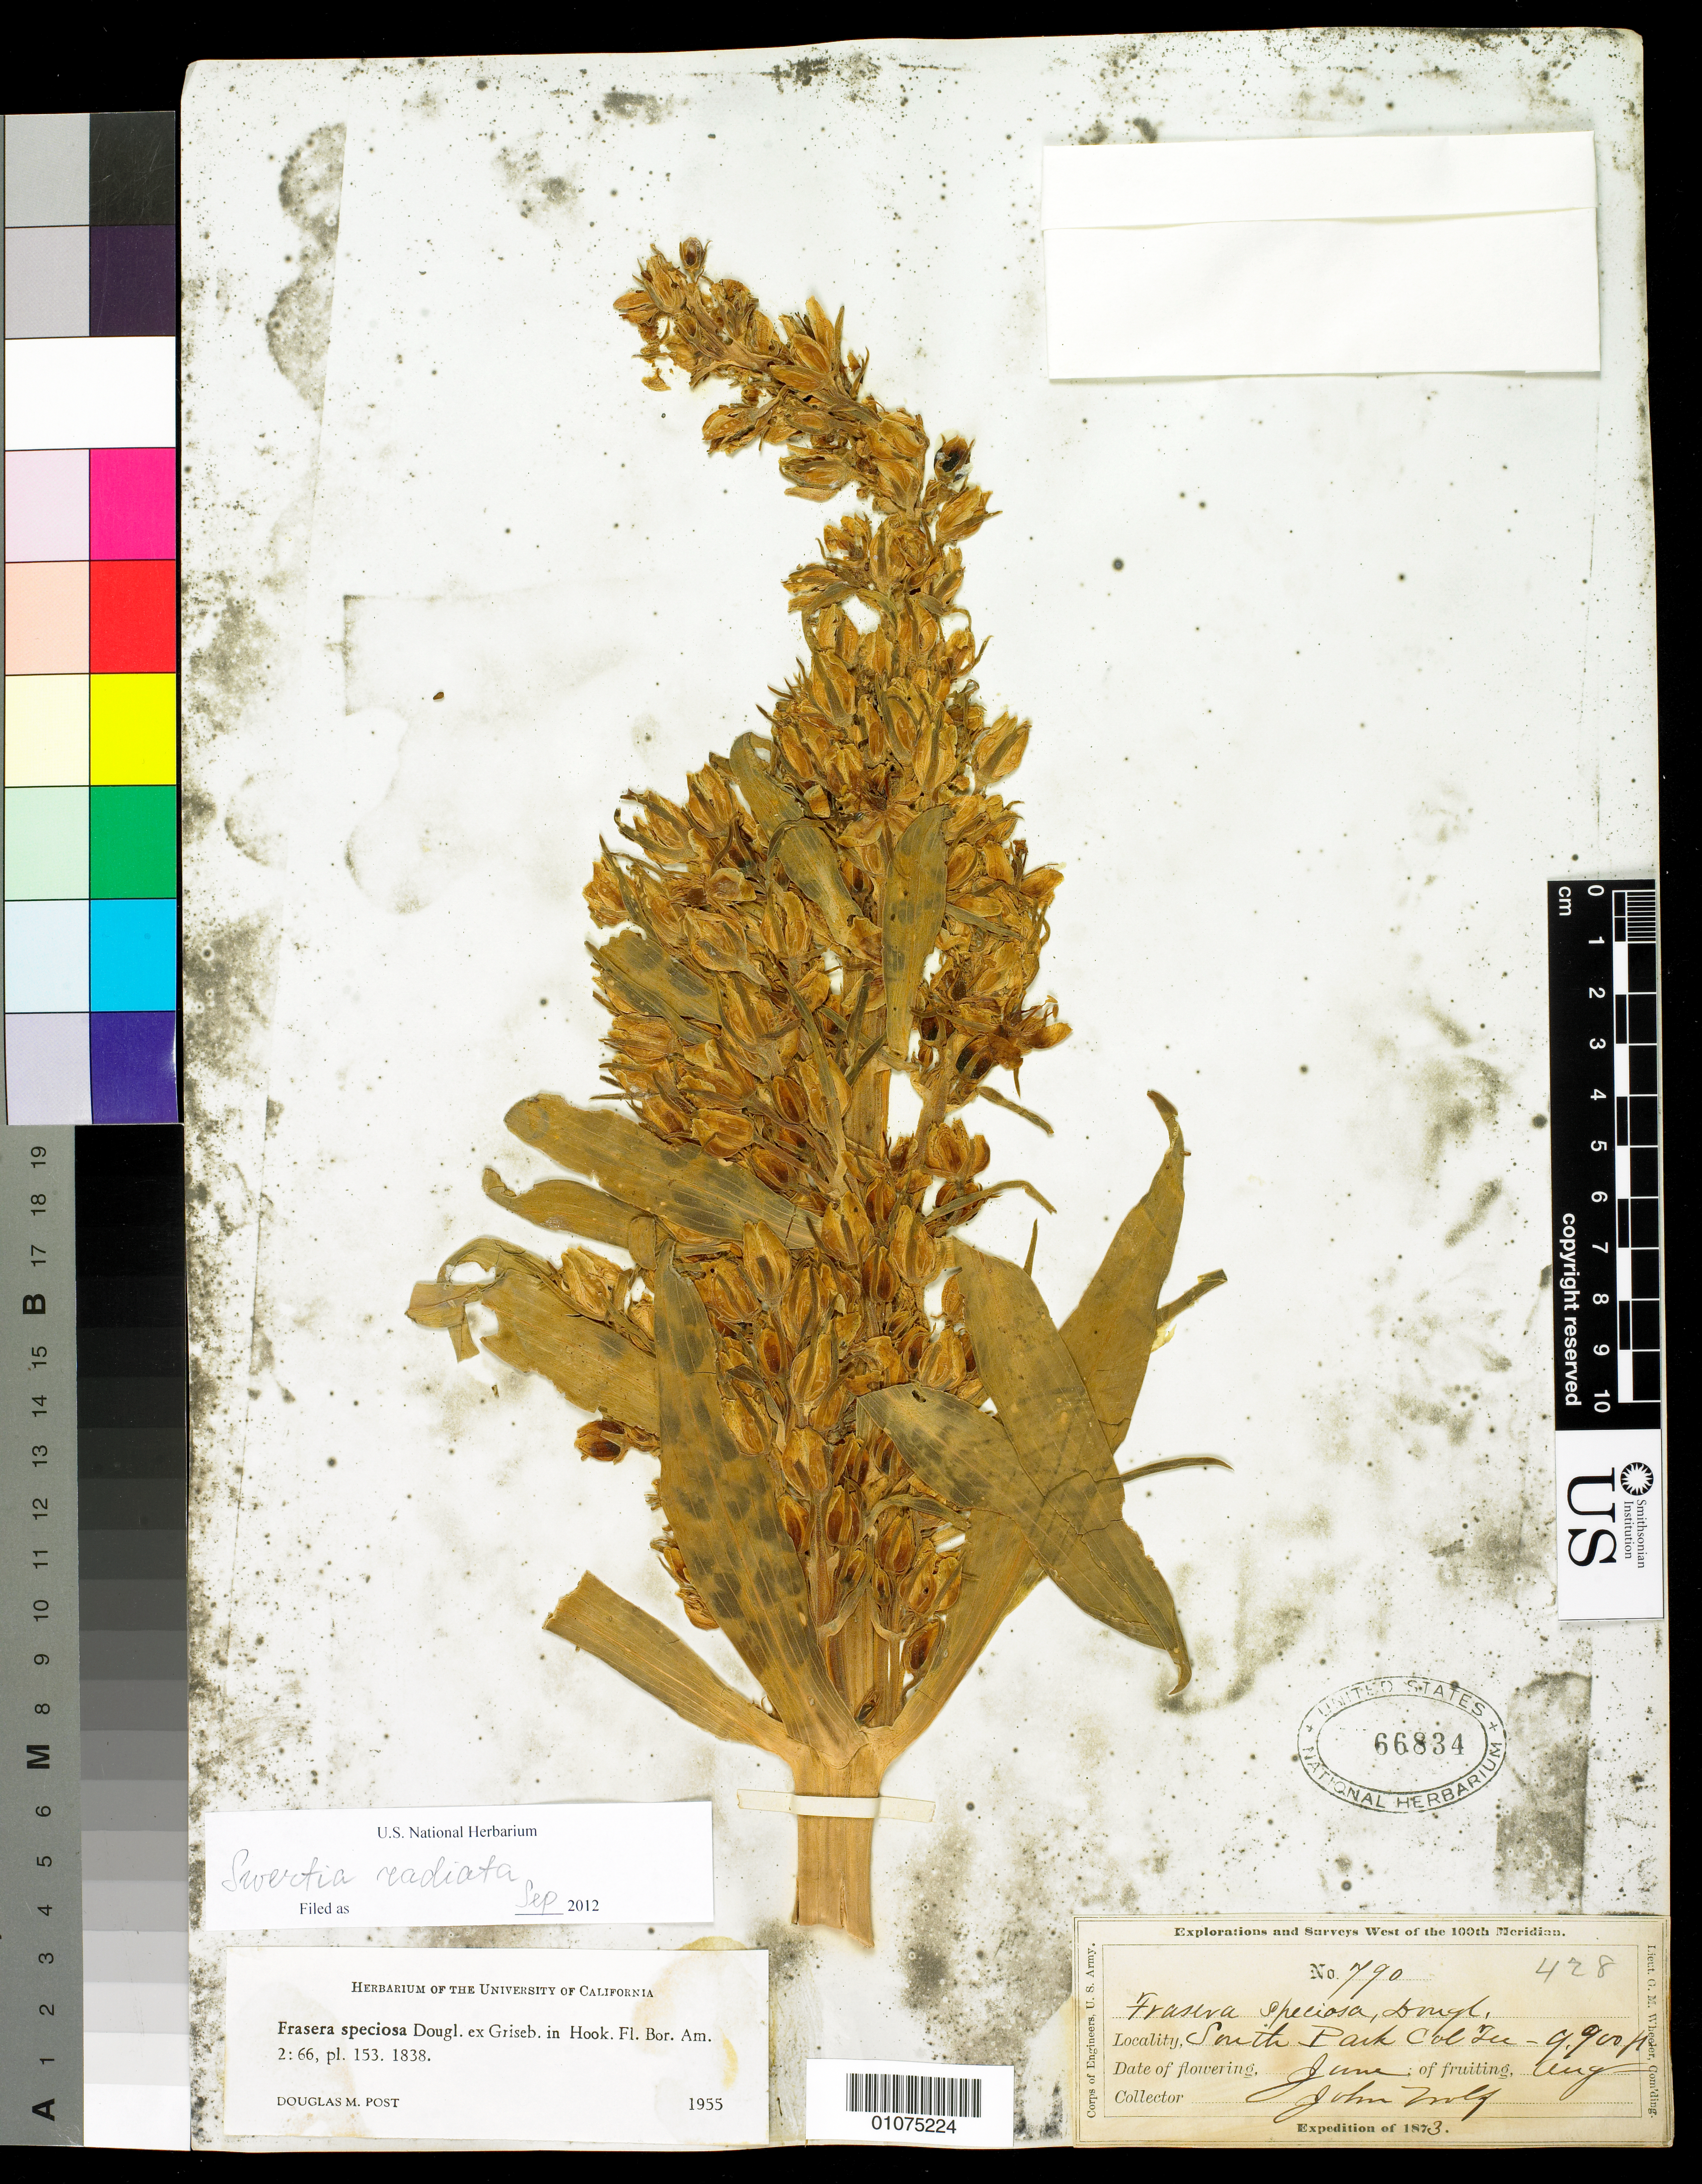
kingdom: Plantae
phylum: Tracheophyta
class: Magnoliopsida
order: Gentianales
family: Gentianaceae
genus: Swertia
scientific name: Swertia radiata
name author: (Kellogg) Kuntze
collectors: J. Wolf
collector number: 790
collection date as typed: Jun 1873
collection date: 1873-06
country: United States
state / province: Colorado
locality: South Park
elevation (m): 3018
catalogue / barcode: US 66834